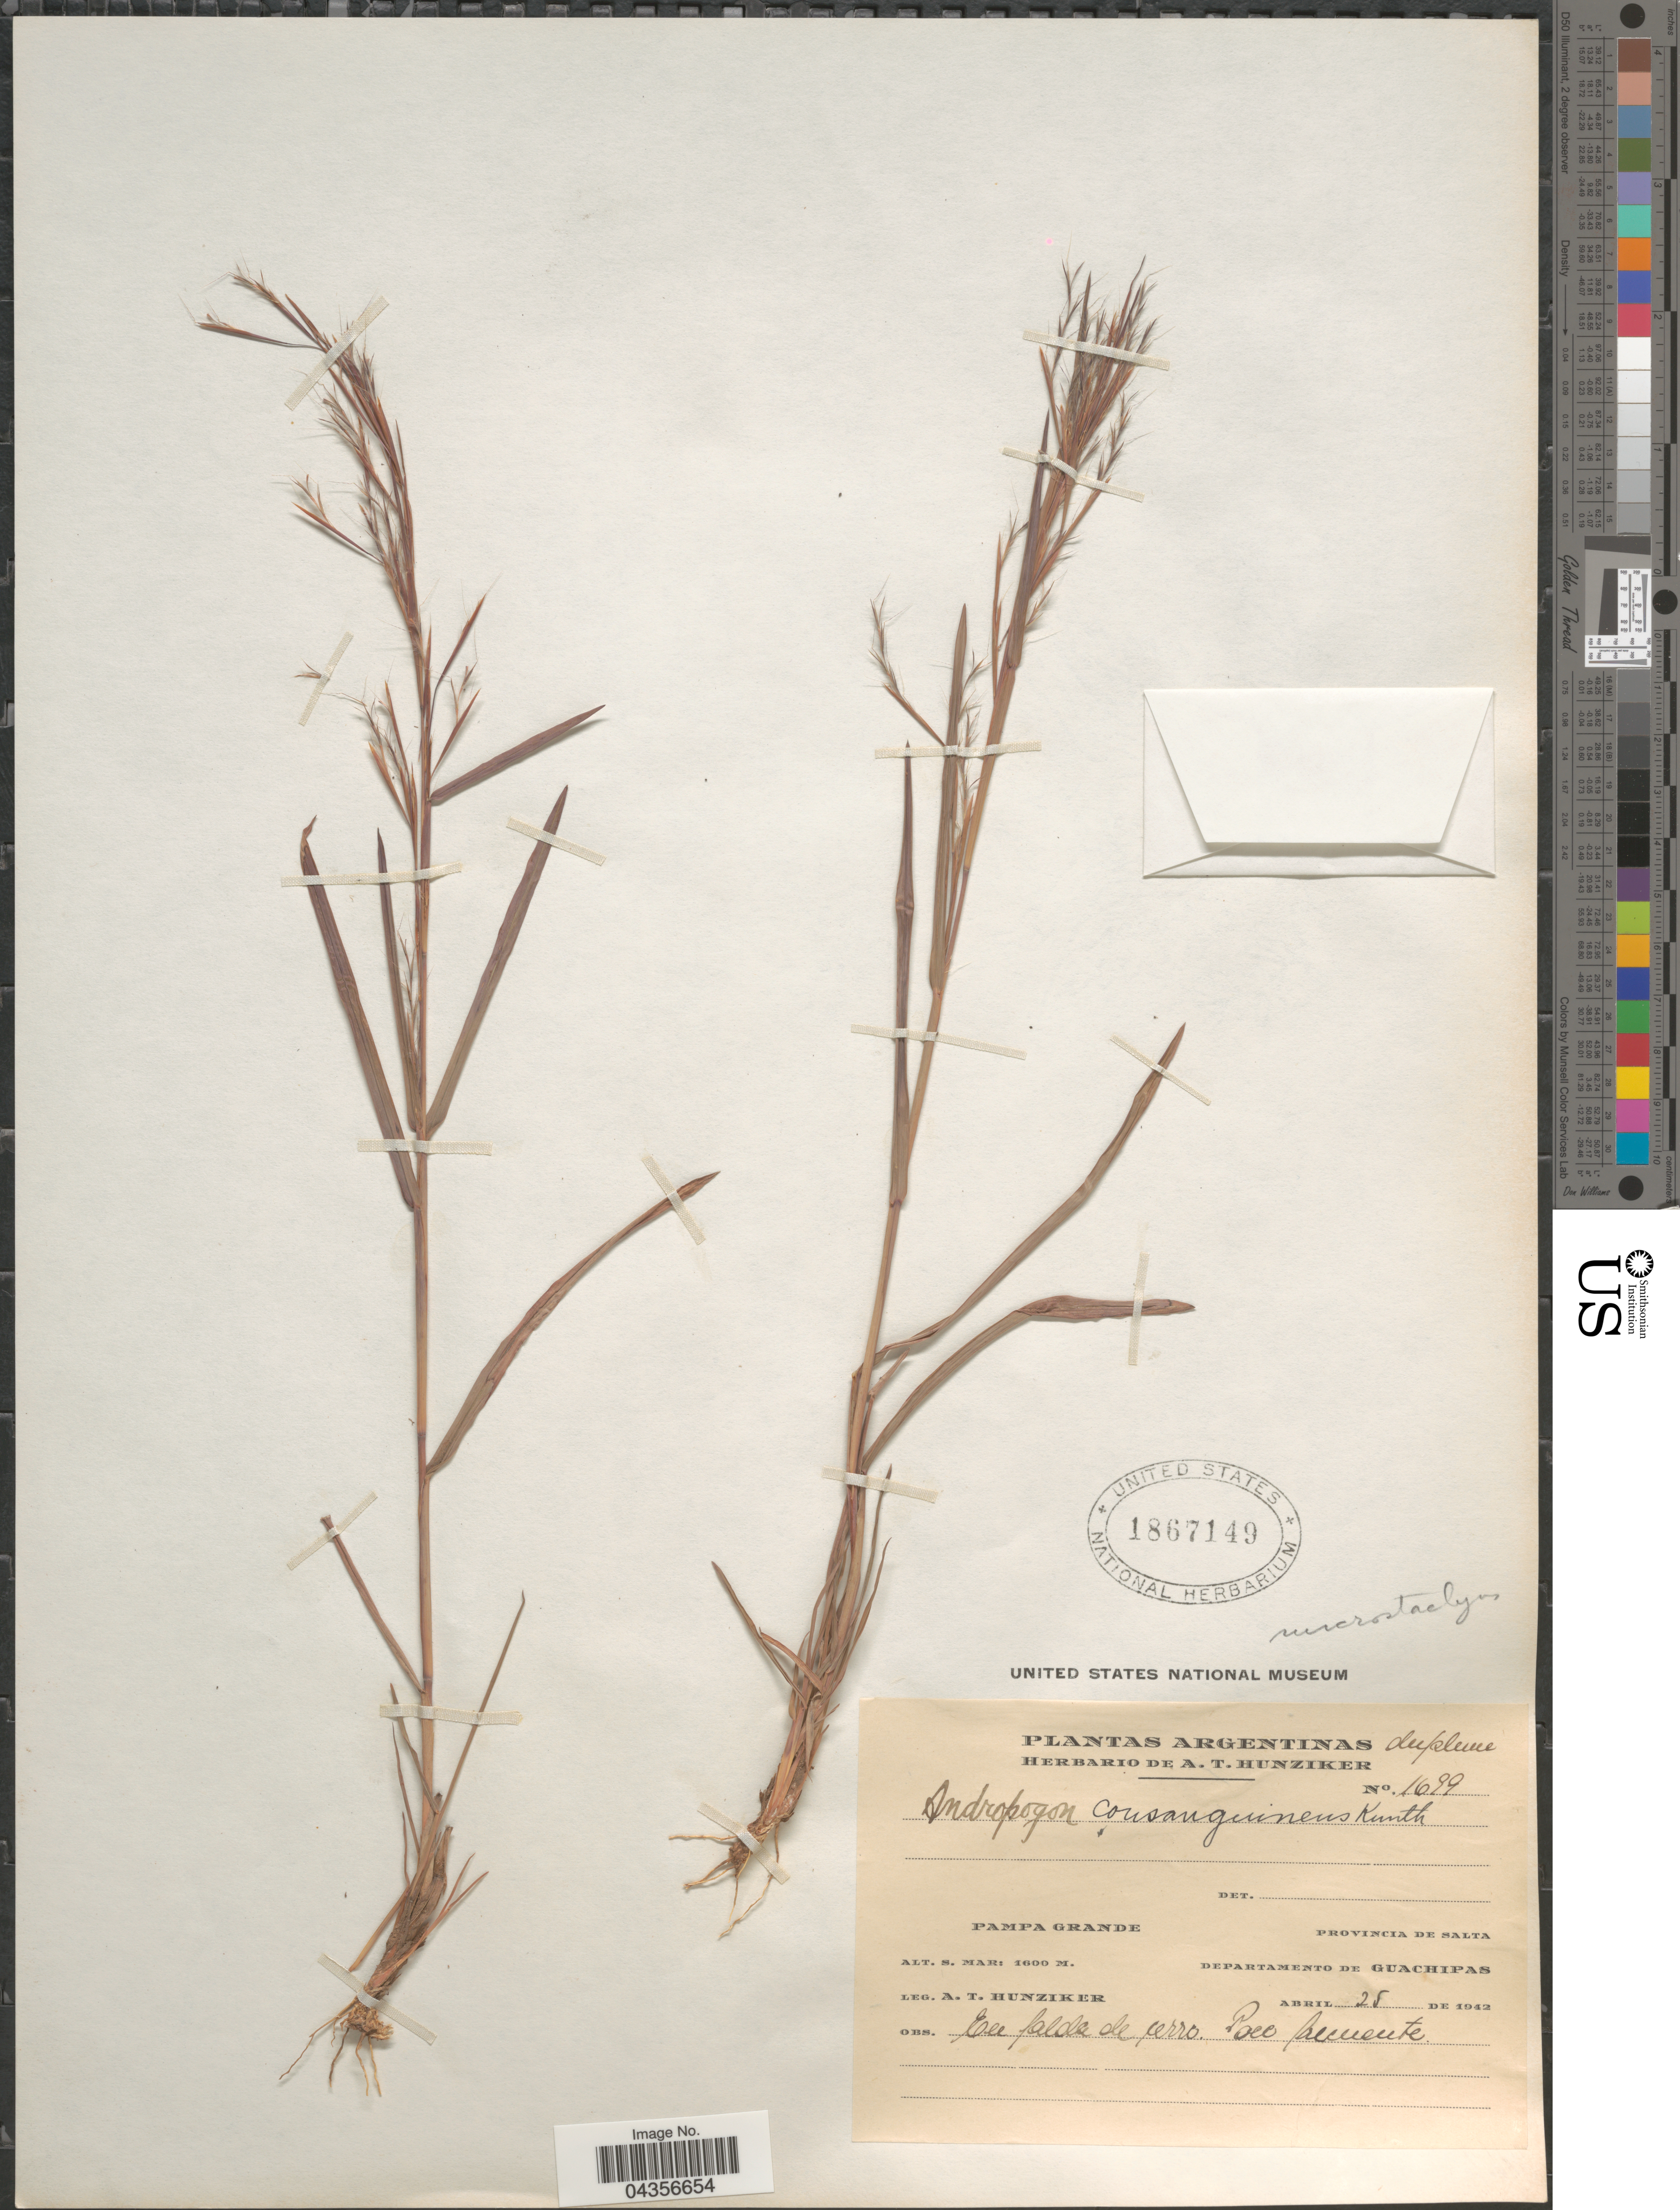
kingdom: Plantae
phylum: Tracheophyta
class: Liliopsida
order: Poales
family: Poaceae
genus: Schizachyrium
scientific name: Schizachyrium microstachyum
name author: (Desv. ex Ham.) Roseng. et al.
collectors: A. T. Hunziker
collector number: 1699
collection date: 1942-04-25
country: Argentina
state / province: Salta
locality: Pampa Grande. Provincia de Salta. Departamento de Guachipas.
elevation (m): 1600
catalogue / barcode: US 1867149